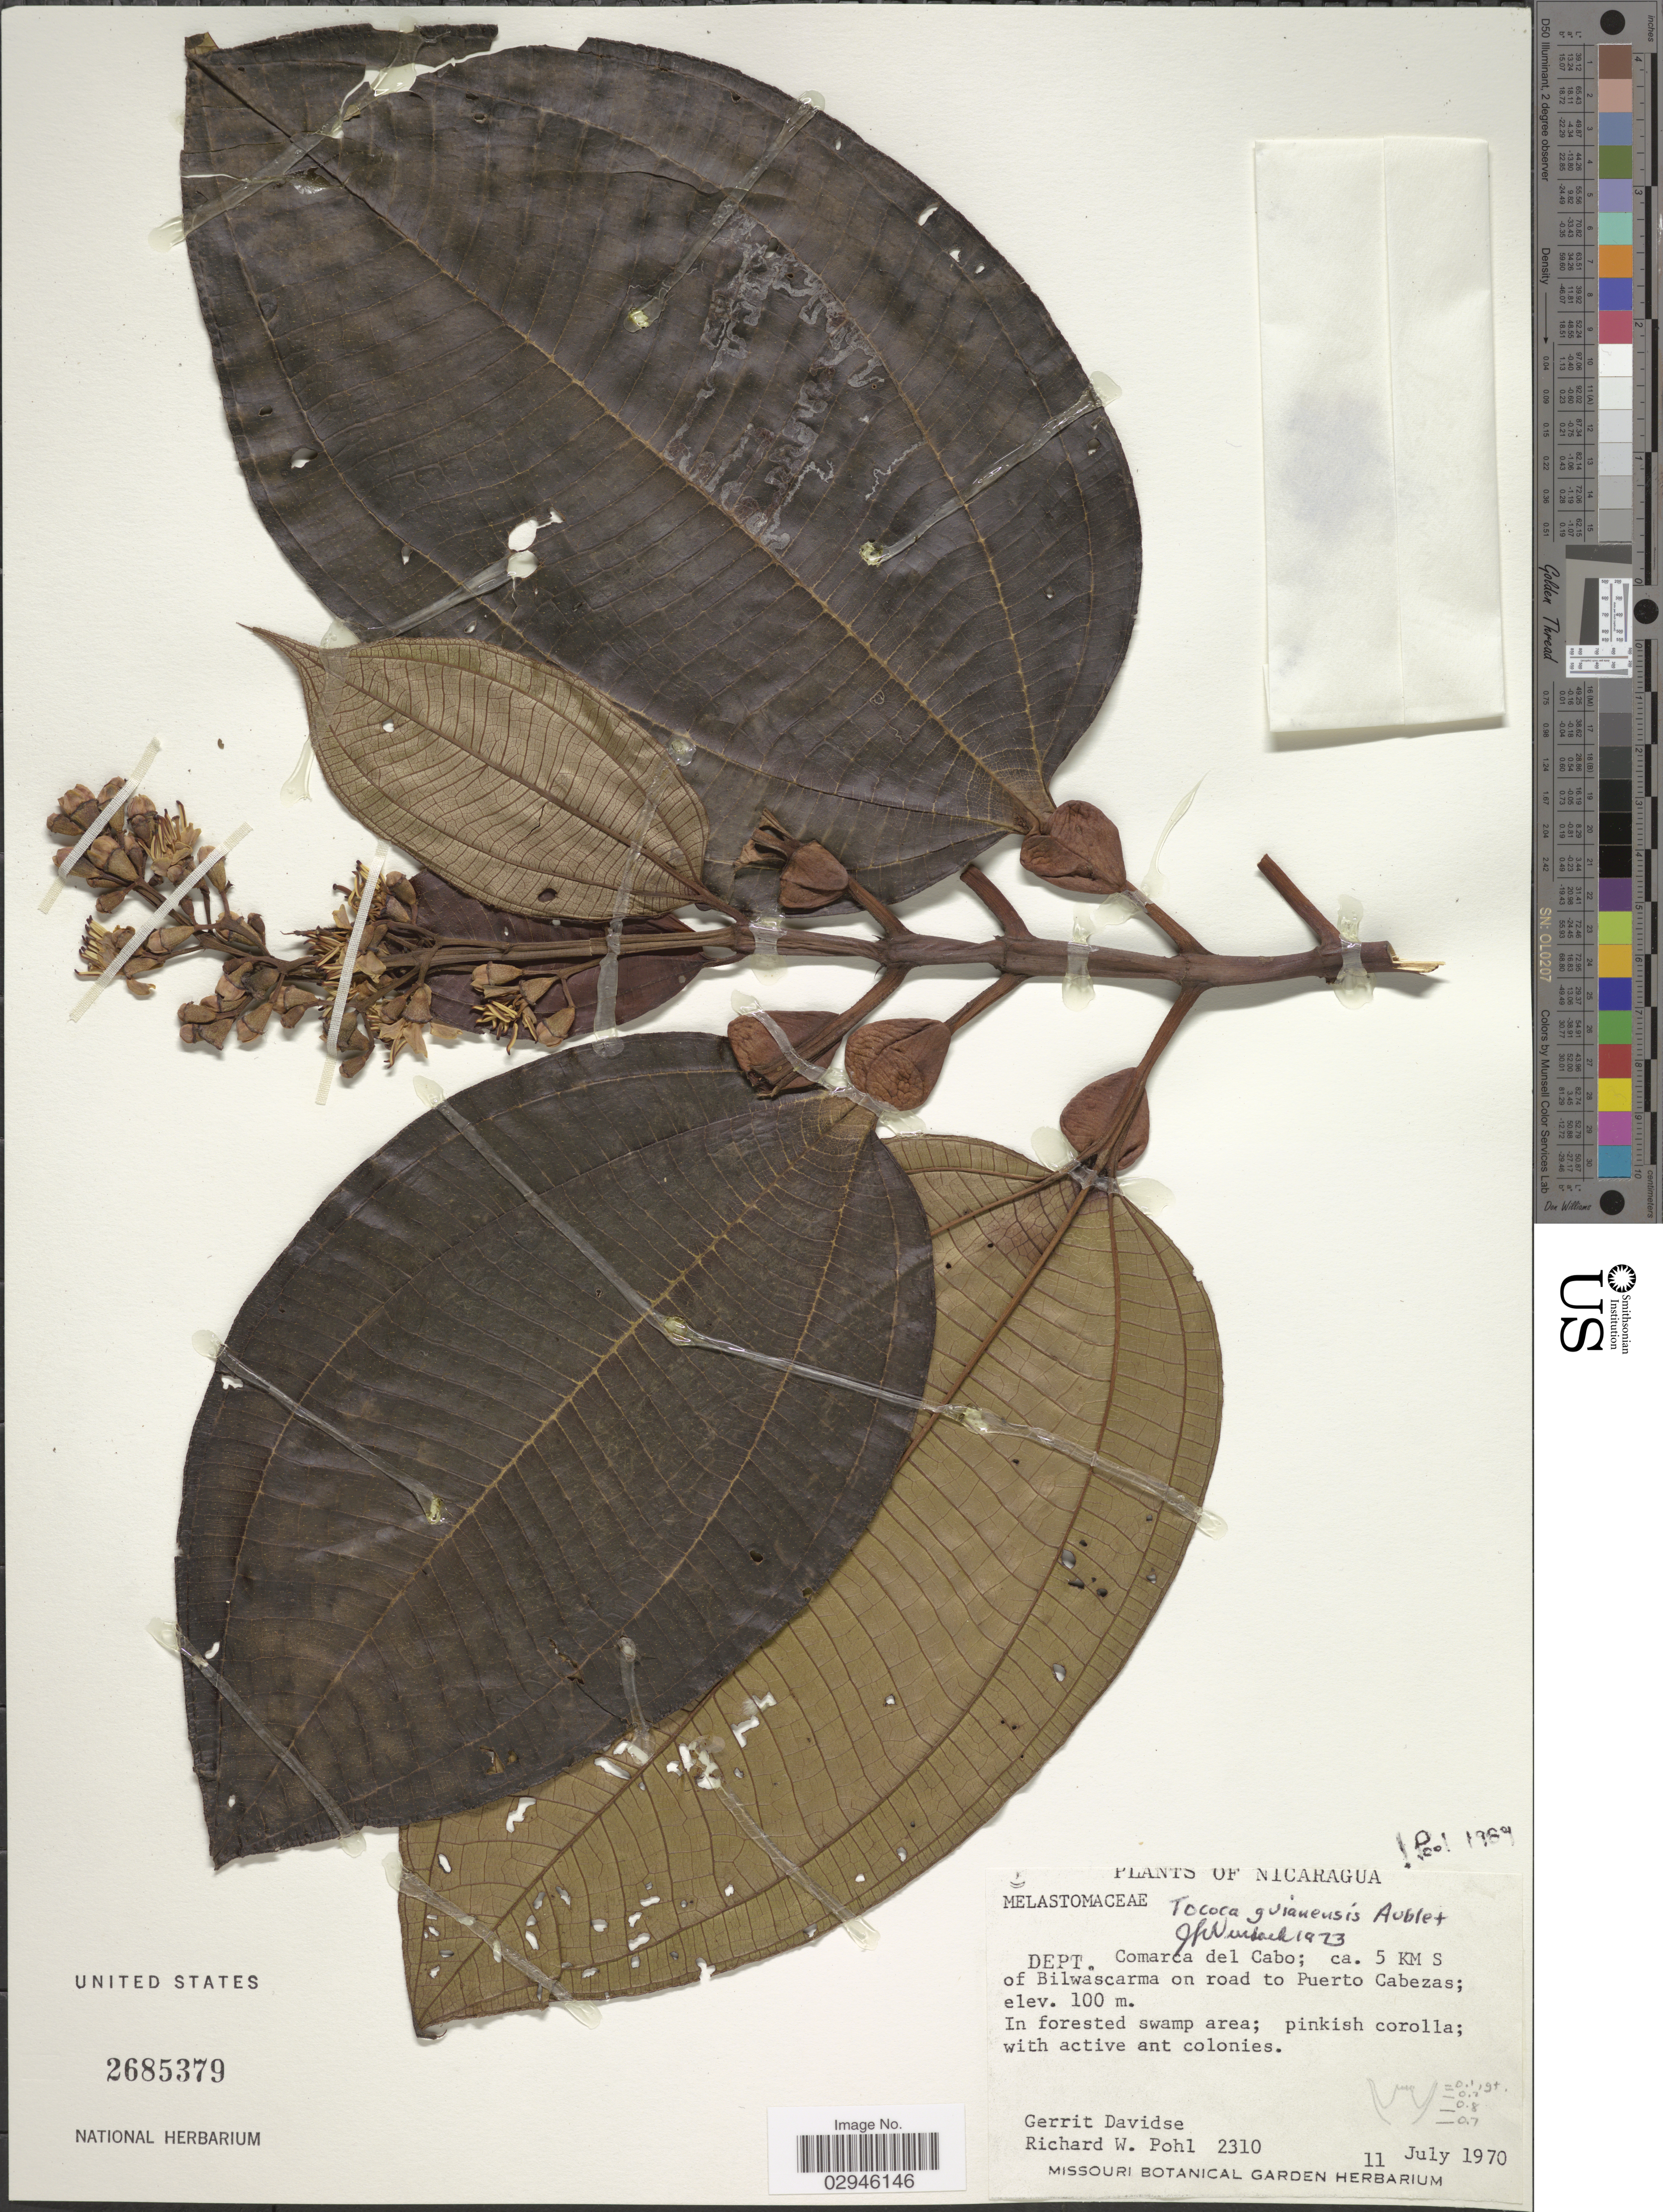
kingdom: Plantae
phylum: Tracheophyta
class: Magnoliopsida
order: Myrtales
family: Melastomataceae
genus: Tococa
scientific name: Tococa guianensis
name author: Aubl.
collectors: G. Davidse & R. W. Pohl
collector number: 2310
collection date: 1970-07-11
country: Nicaragua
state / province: Atlantico Norte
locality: Dept. Comarca del Cabo; ca. 5 KM S of Bilwascarma on road to Puerto Cabezas.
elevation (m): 100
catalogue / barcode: US 2685379